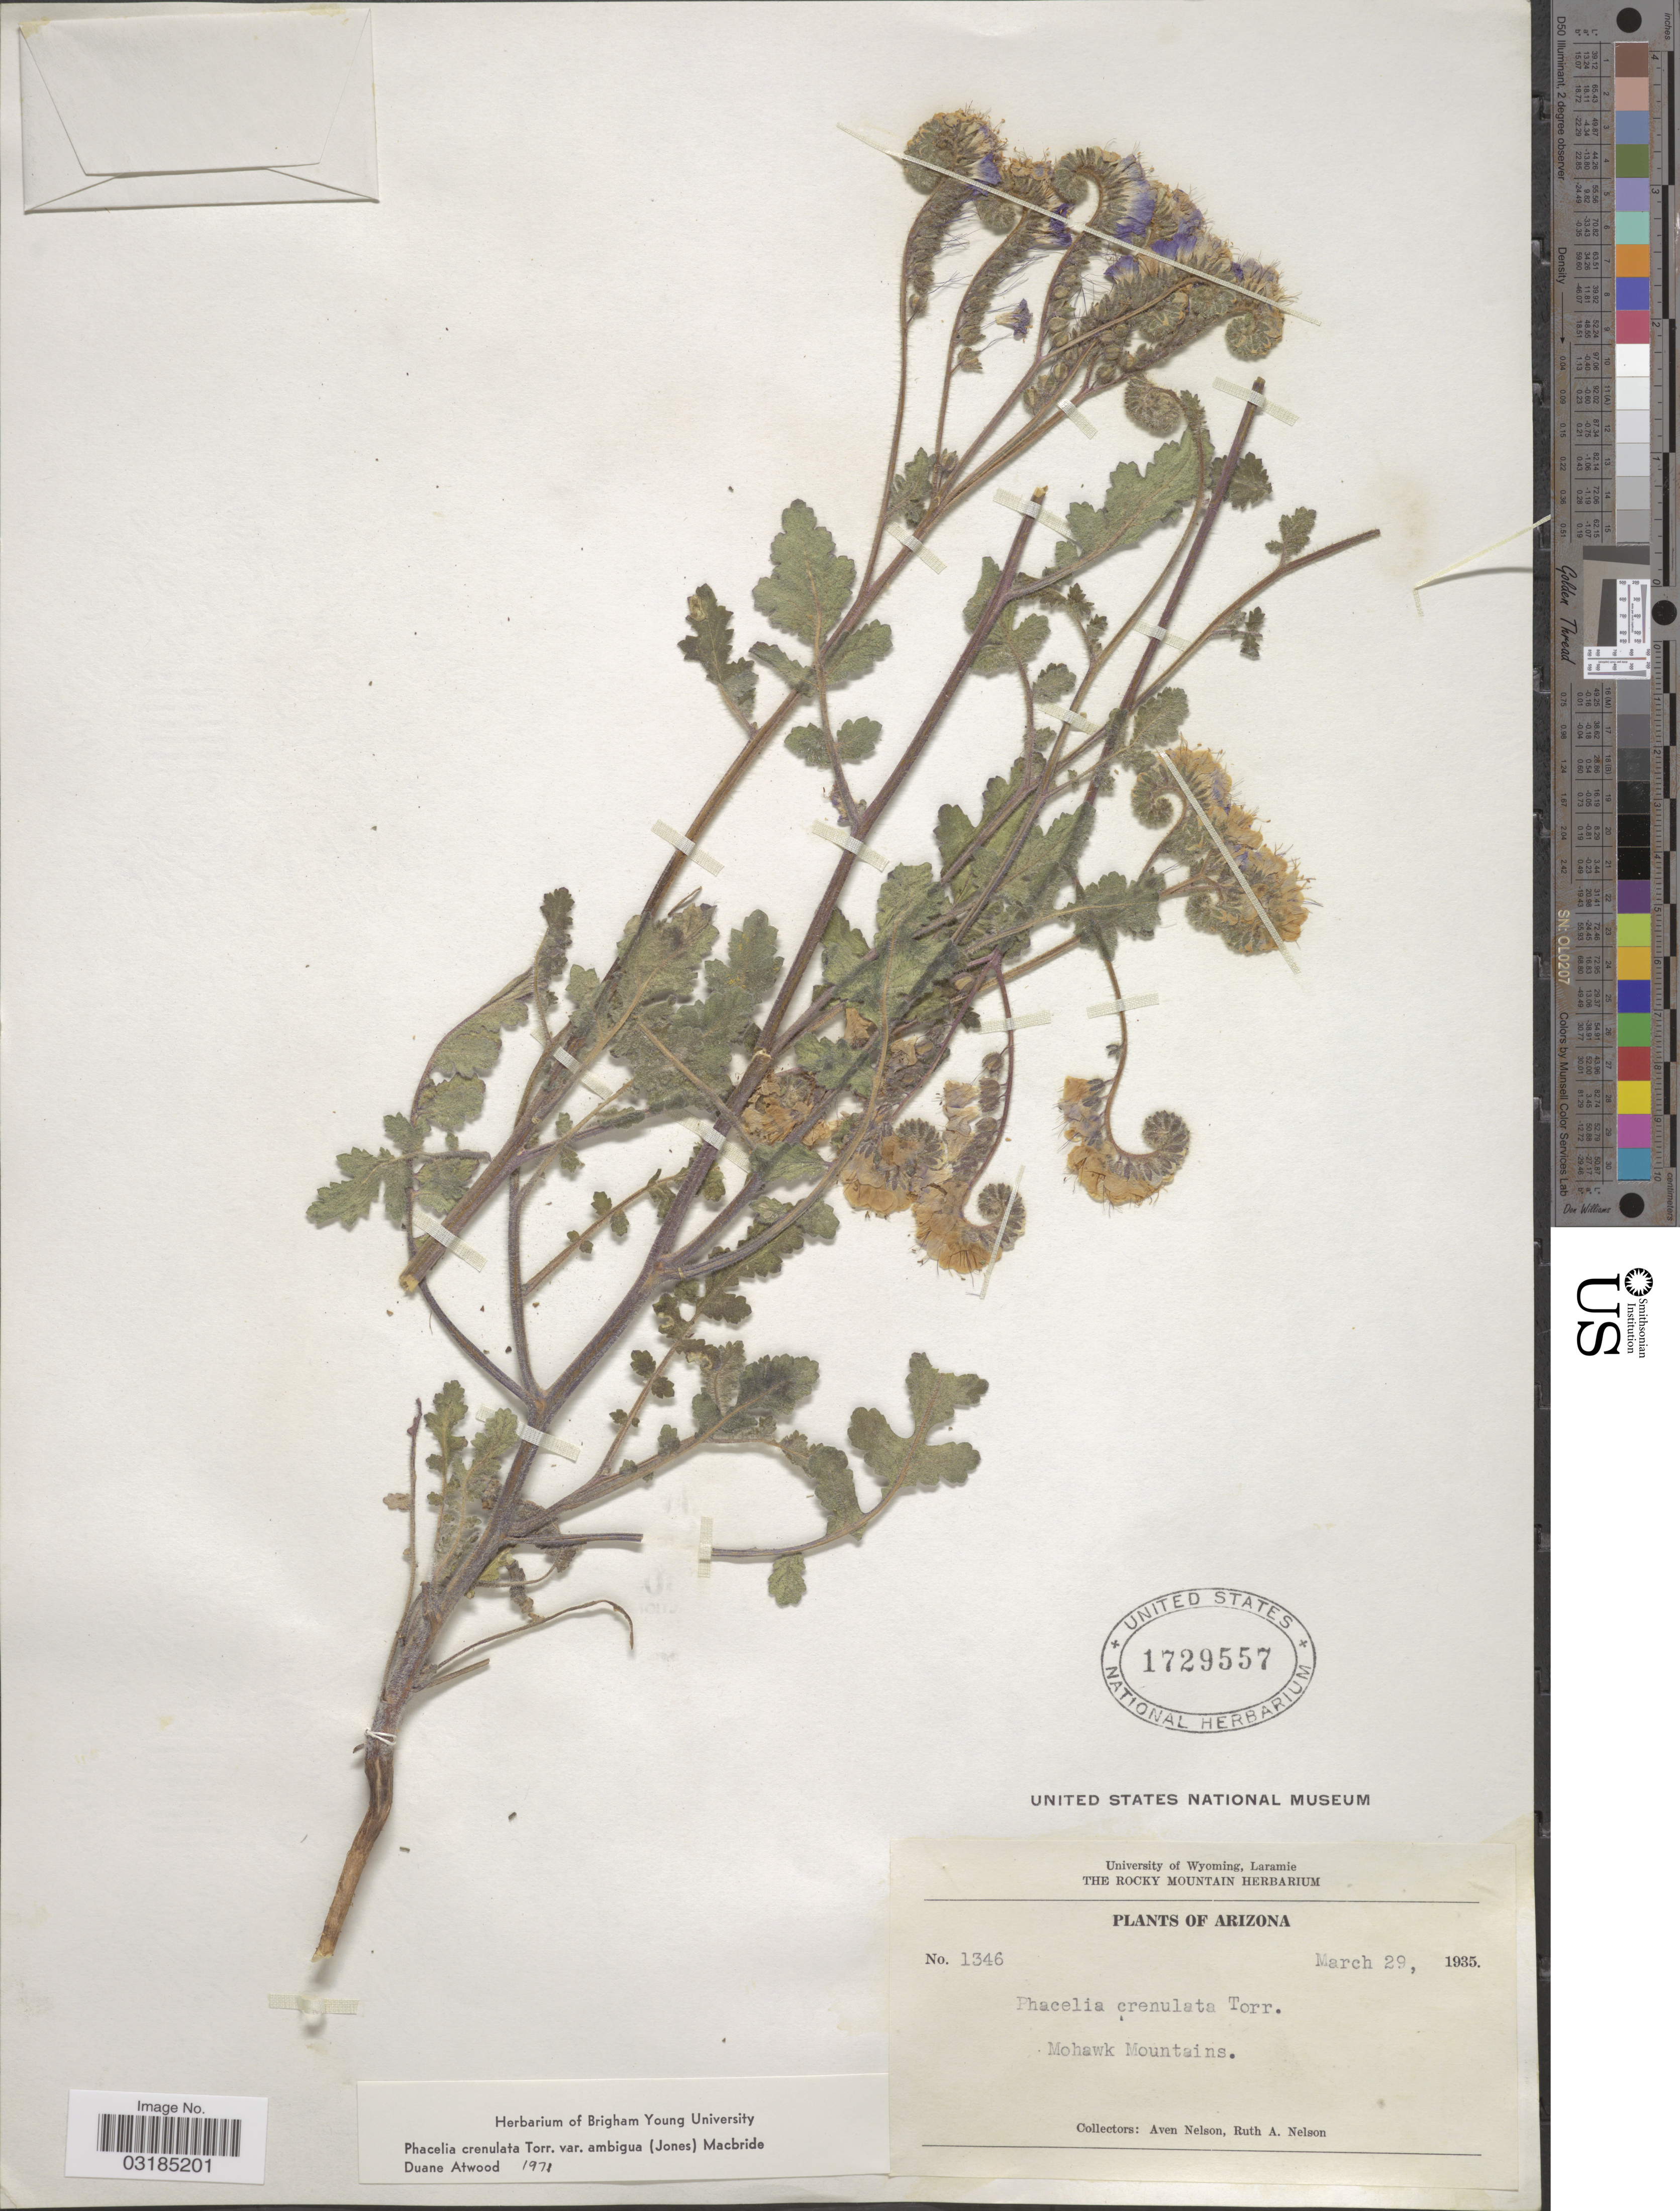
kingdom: Plantae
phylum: Tracheophyta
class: Magnoliopsida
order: Boraginales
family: Hydrophyllaceae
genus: Phacelia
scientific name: Phacelia crenulata var. ambigua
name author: (M.E. Jones) J.F. Macbr.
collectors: A. Nelson & R. A. Nelson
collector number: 1346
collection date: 1935-03-29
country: United States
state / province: Arizona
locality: Mohawk Mountains.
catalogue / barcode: US 1729557